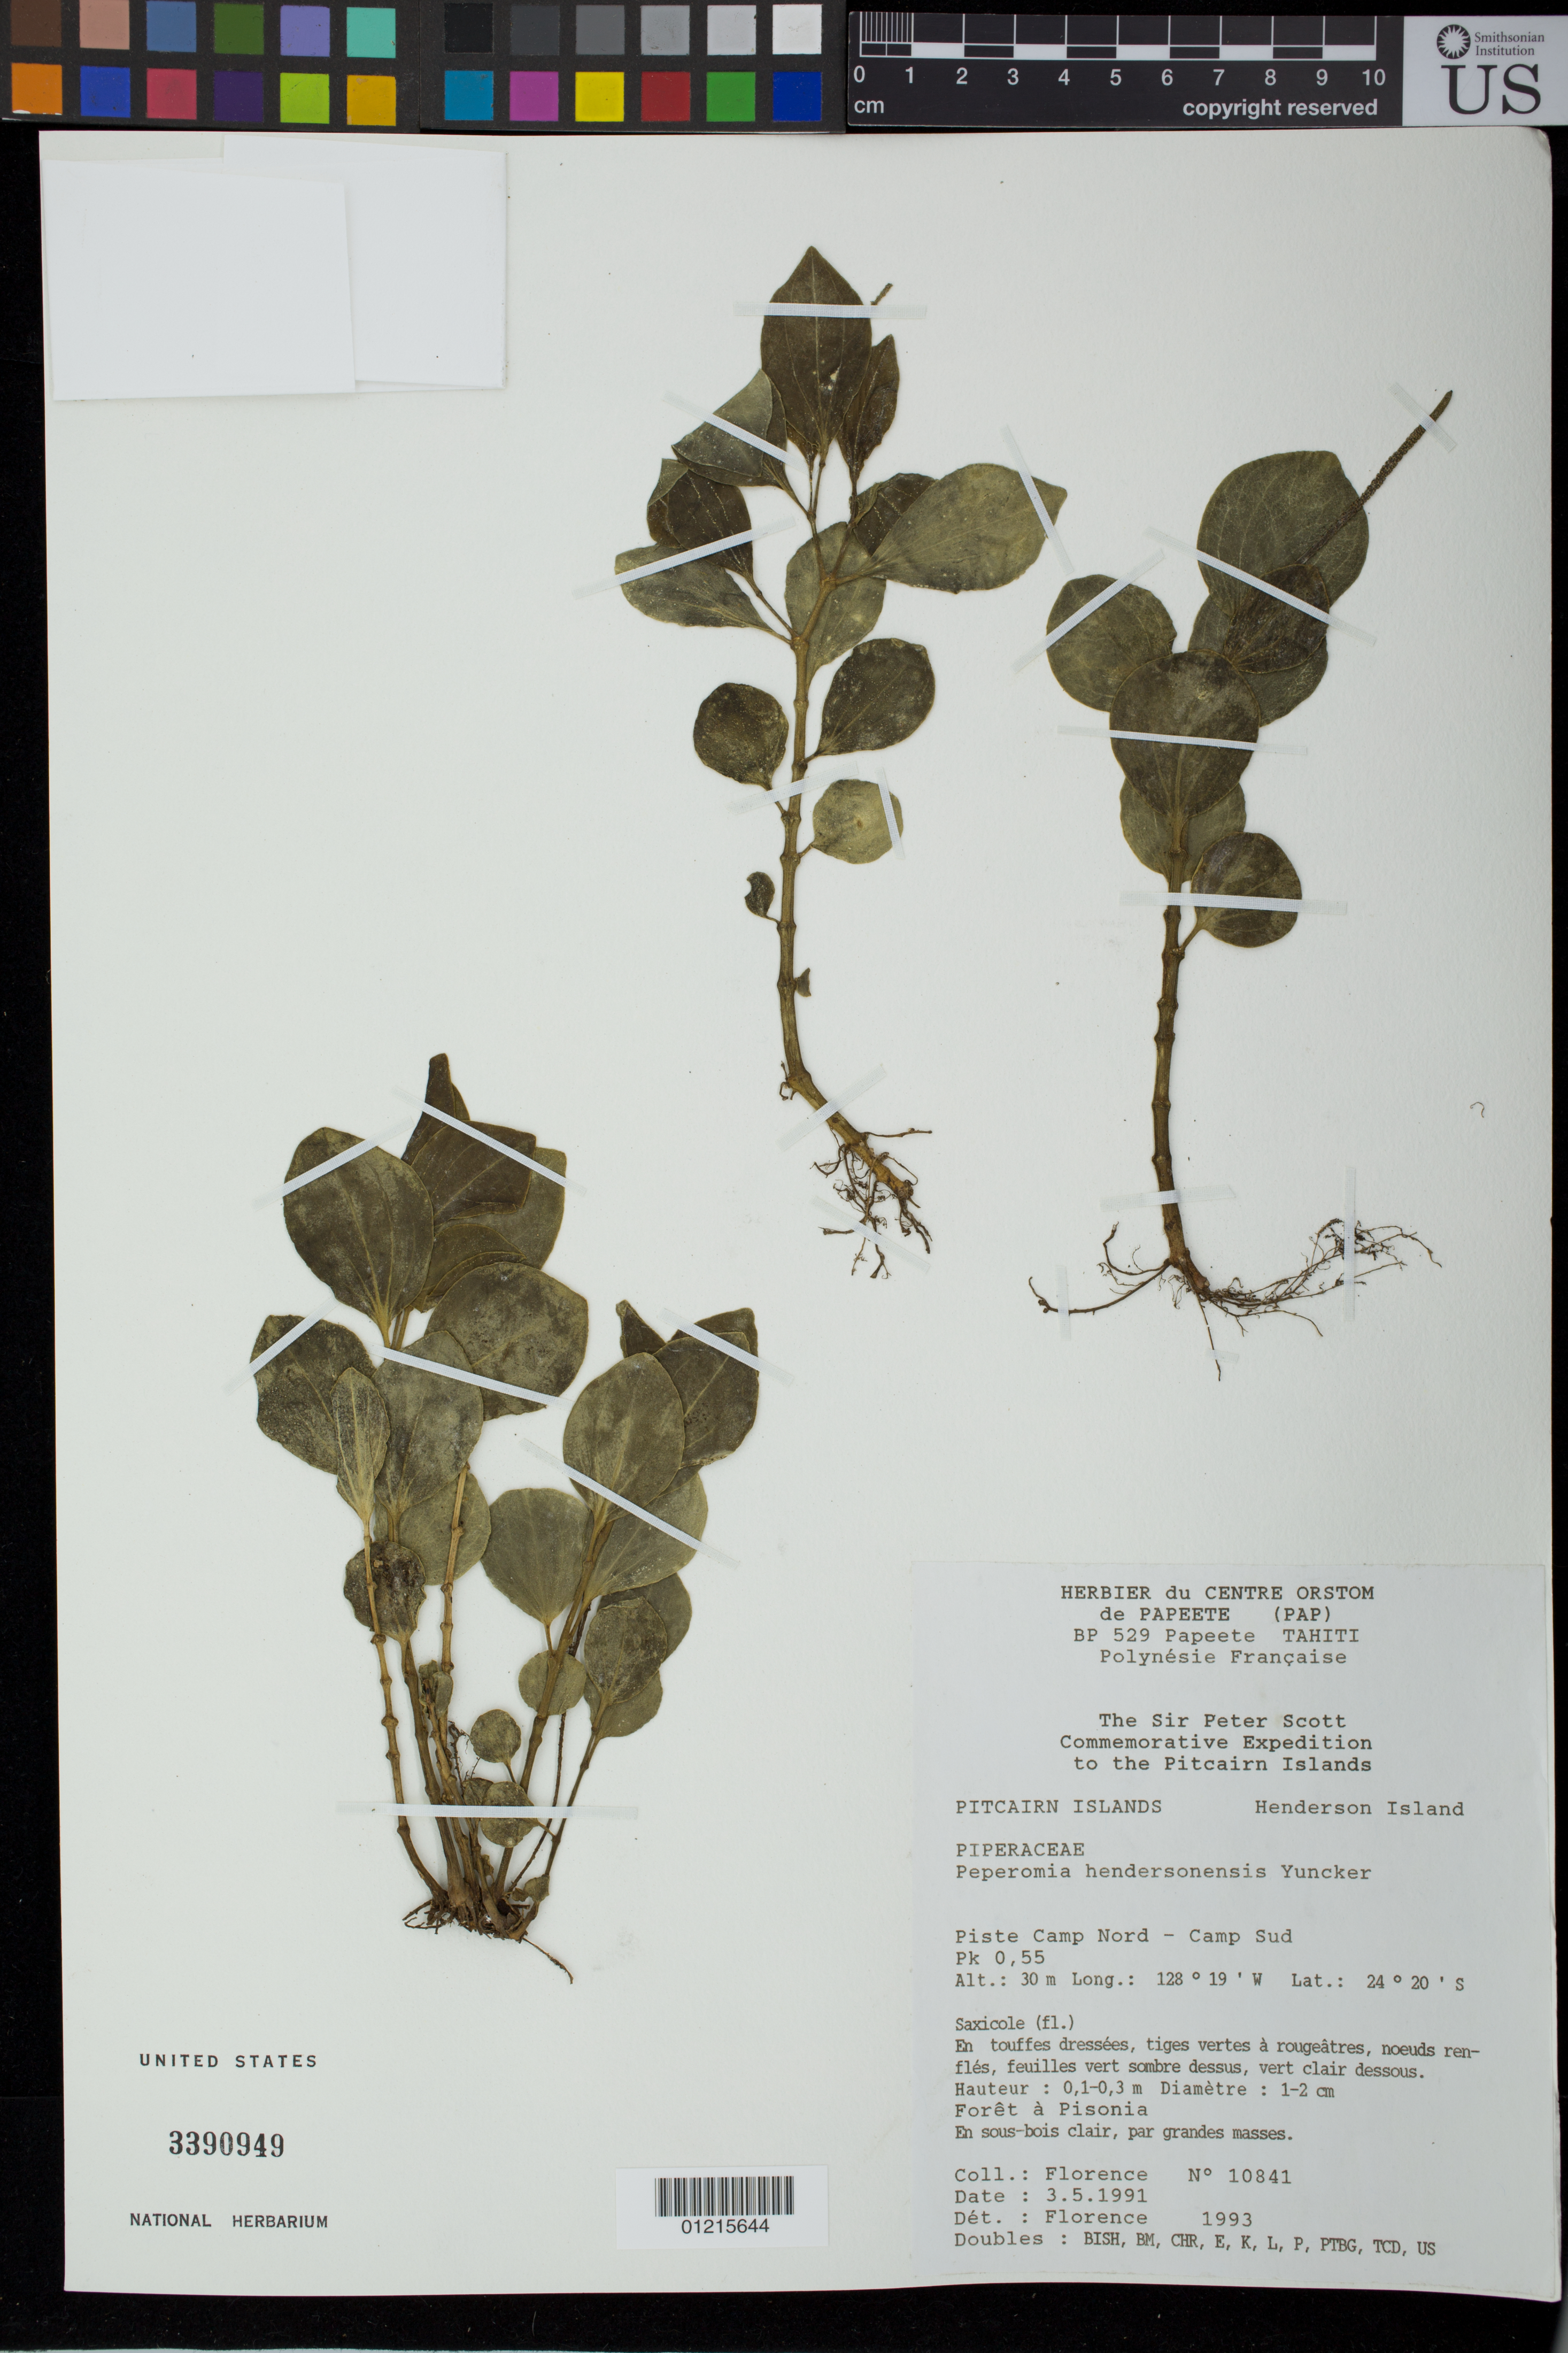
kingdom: Plantae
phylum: Tracheophyta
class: Magnoliopsida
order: Piperales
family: Piperaceae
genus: Peperomia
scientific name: Peperomia hendersonensis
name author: Yunck.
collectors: J. Florence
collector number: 10841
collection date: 1991-05-03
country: Pitcairn Islands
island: Henderson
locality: Piste Camp Nord - Camp Sud.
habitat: Forèt, En sous-bois clair, par grandes masses.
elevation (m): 30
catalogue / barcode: US 3390949